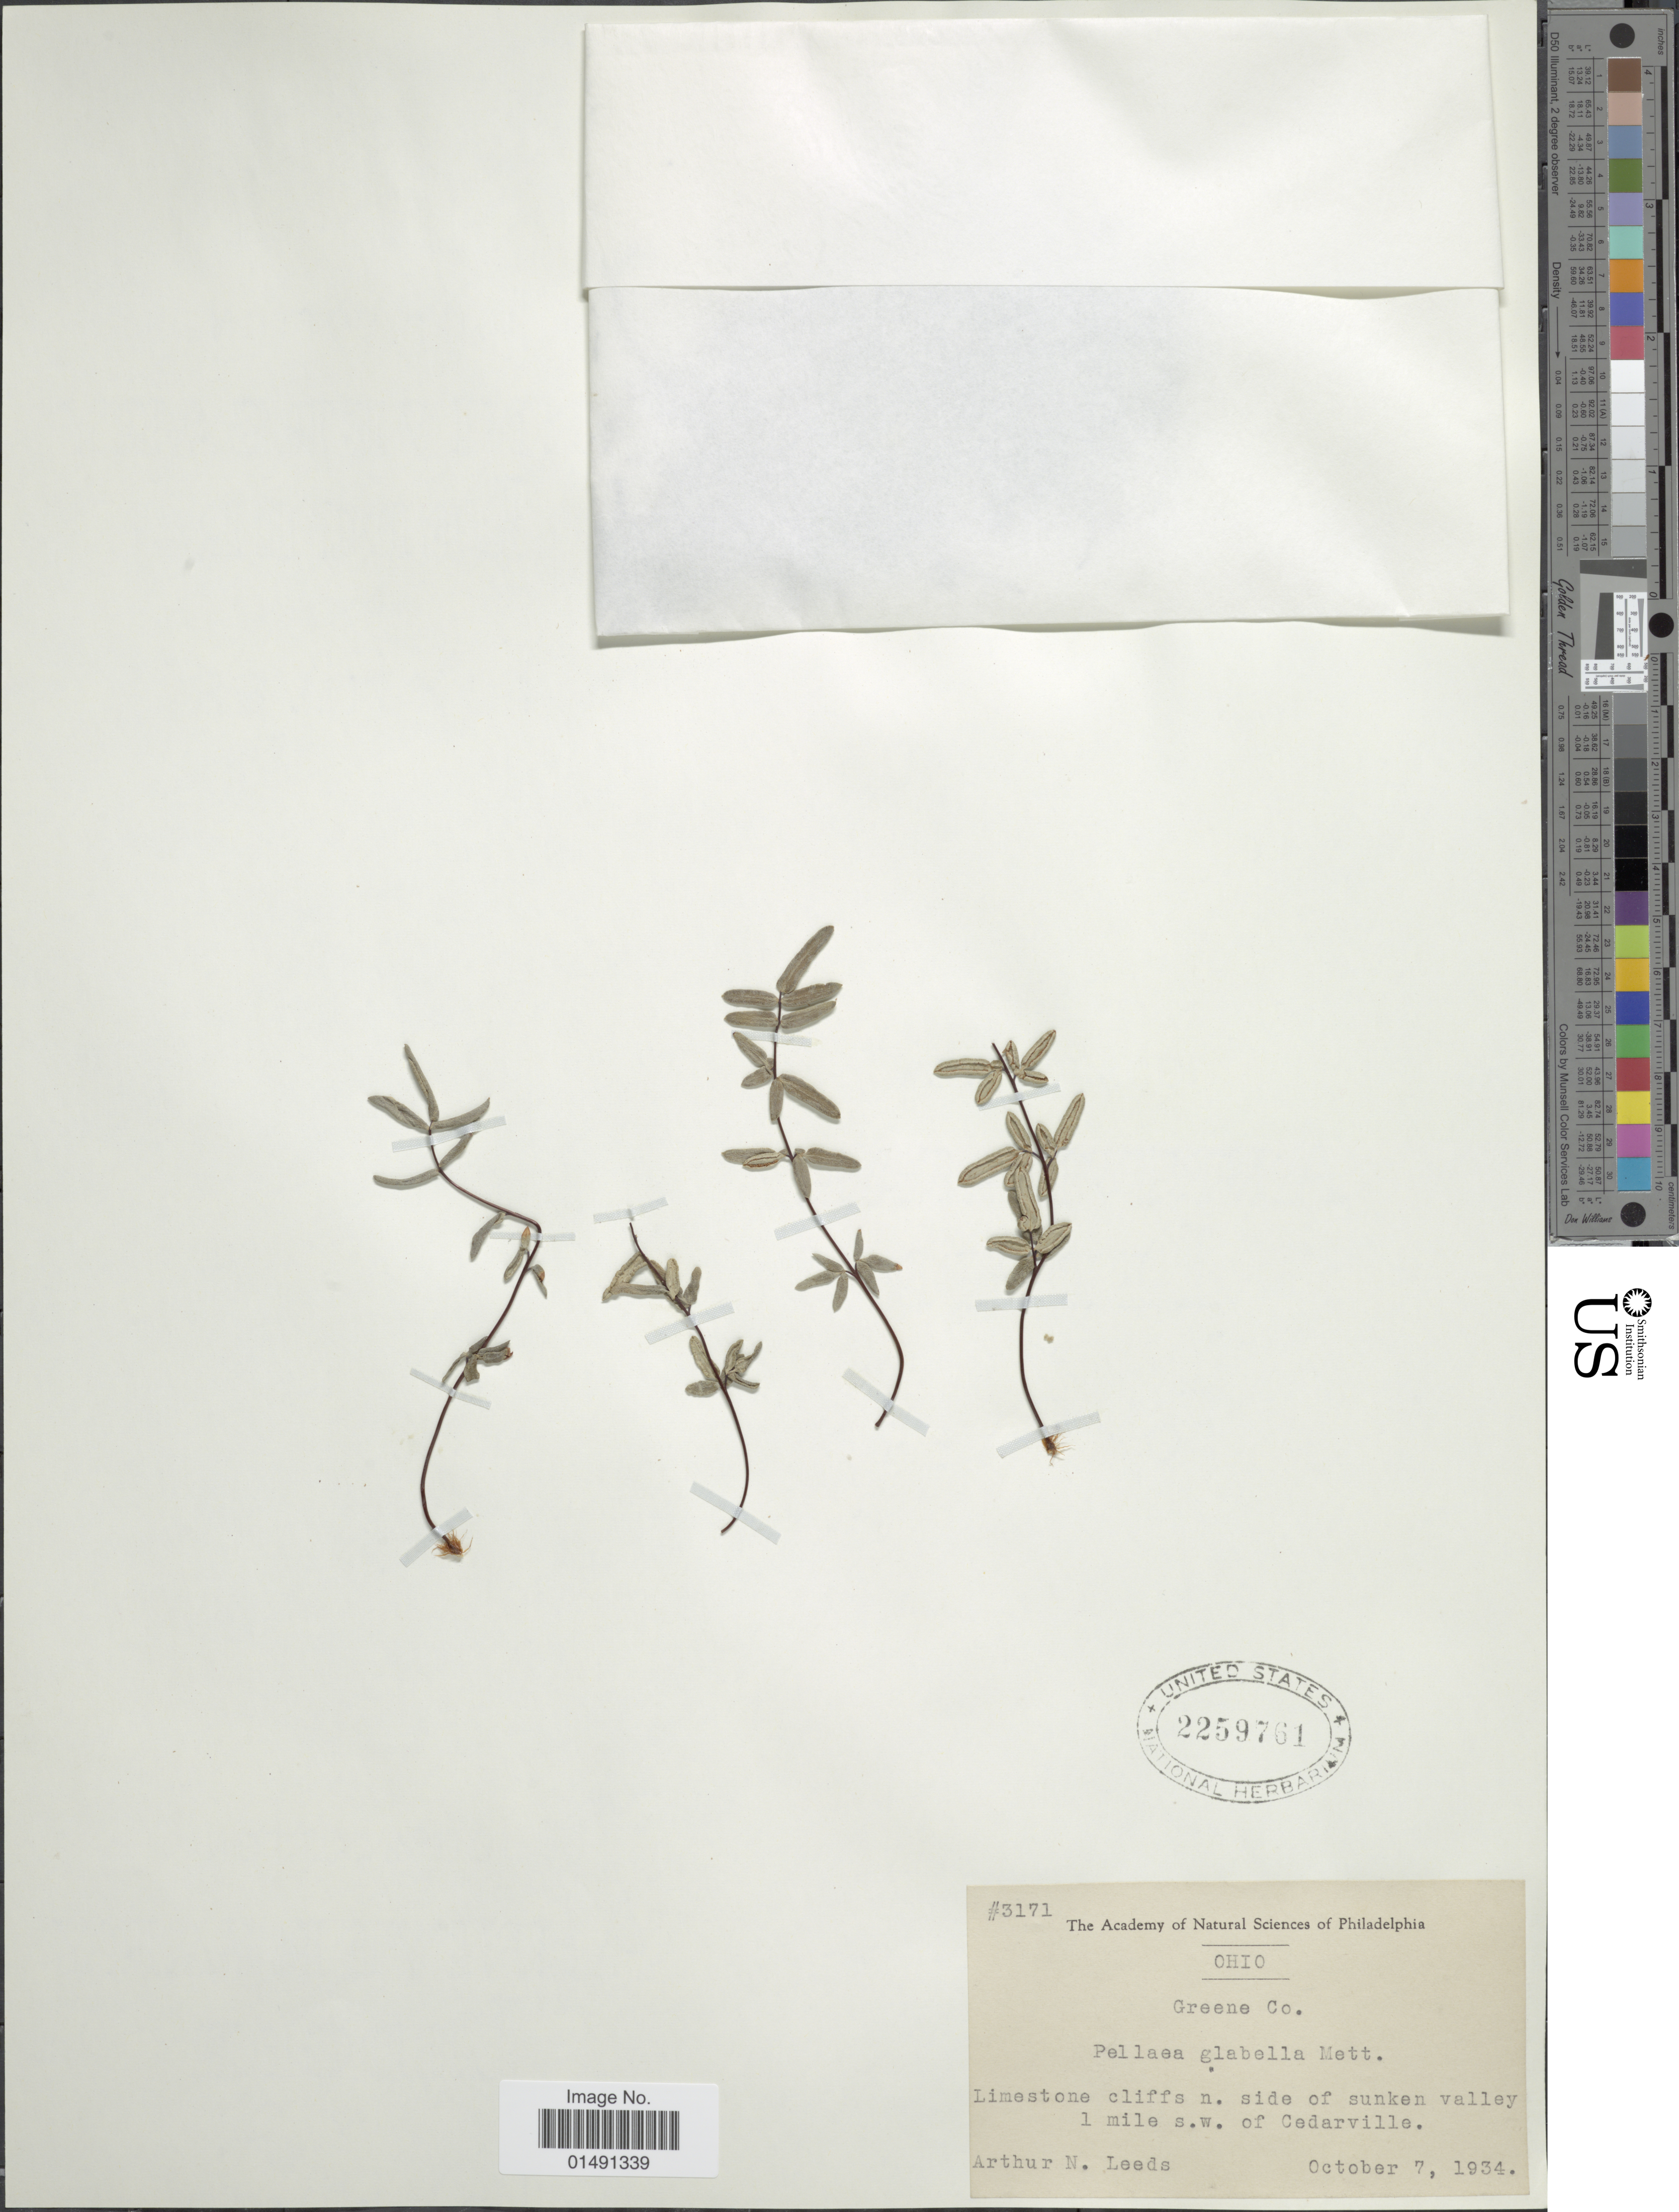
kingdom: Plantae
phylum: Tracheophyta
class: Polypodiopsida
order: Polypodiales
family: Pteridaceae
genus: Pellaea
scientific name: Pellaea glabella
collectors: A. N. Leeds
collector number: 3171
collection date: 1934-10-07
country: United States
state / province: Ohio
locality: Greene Co, Limestone cliffs n. side of sunken valley 1 mile s.w Cedarville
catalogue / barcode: US 2259761